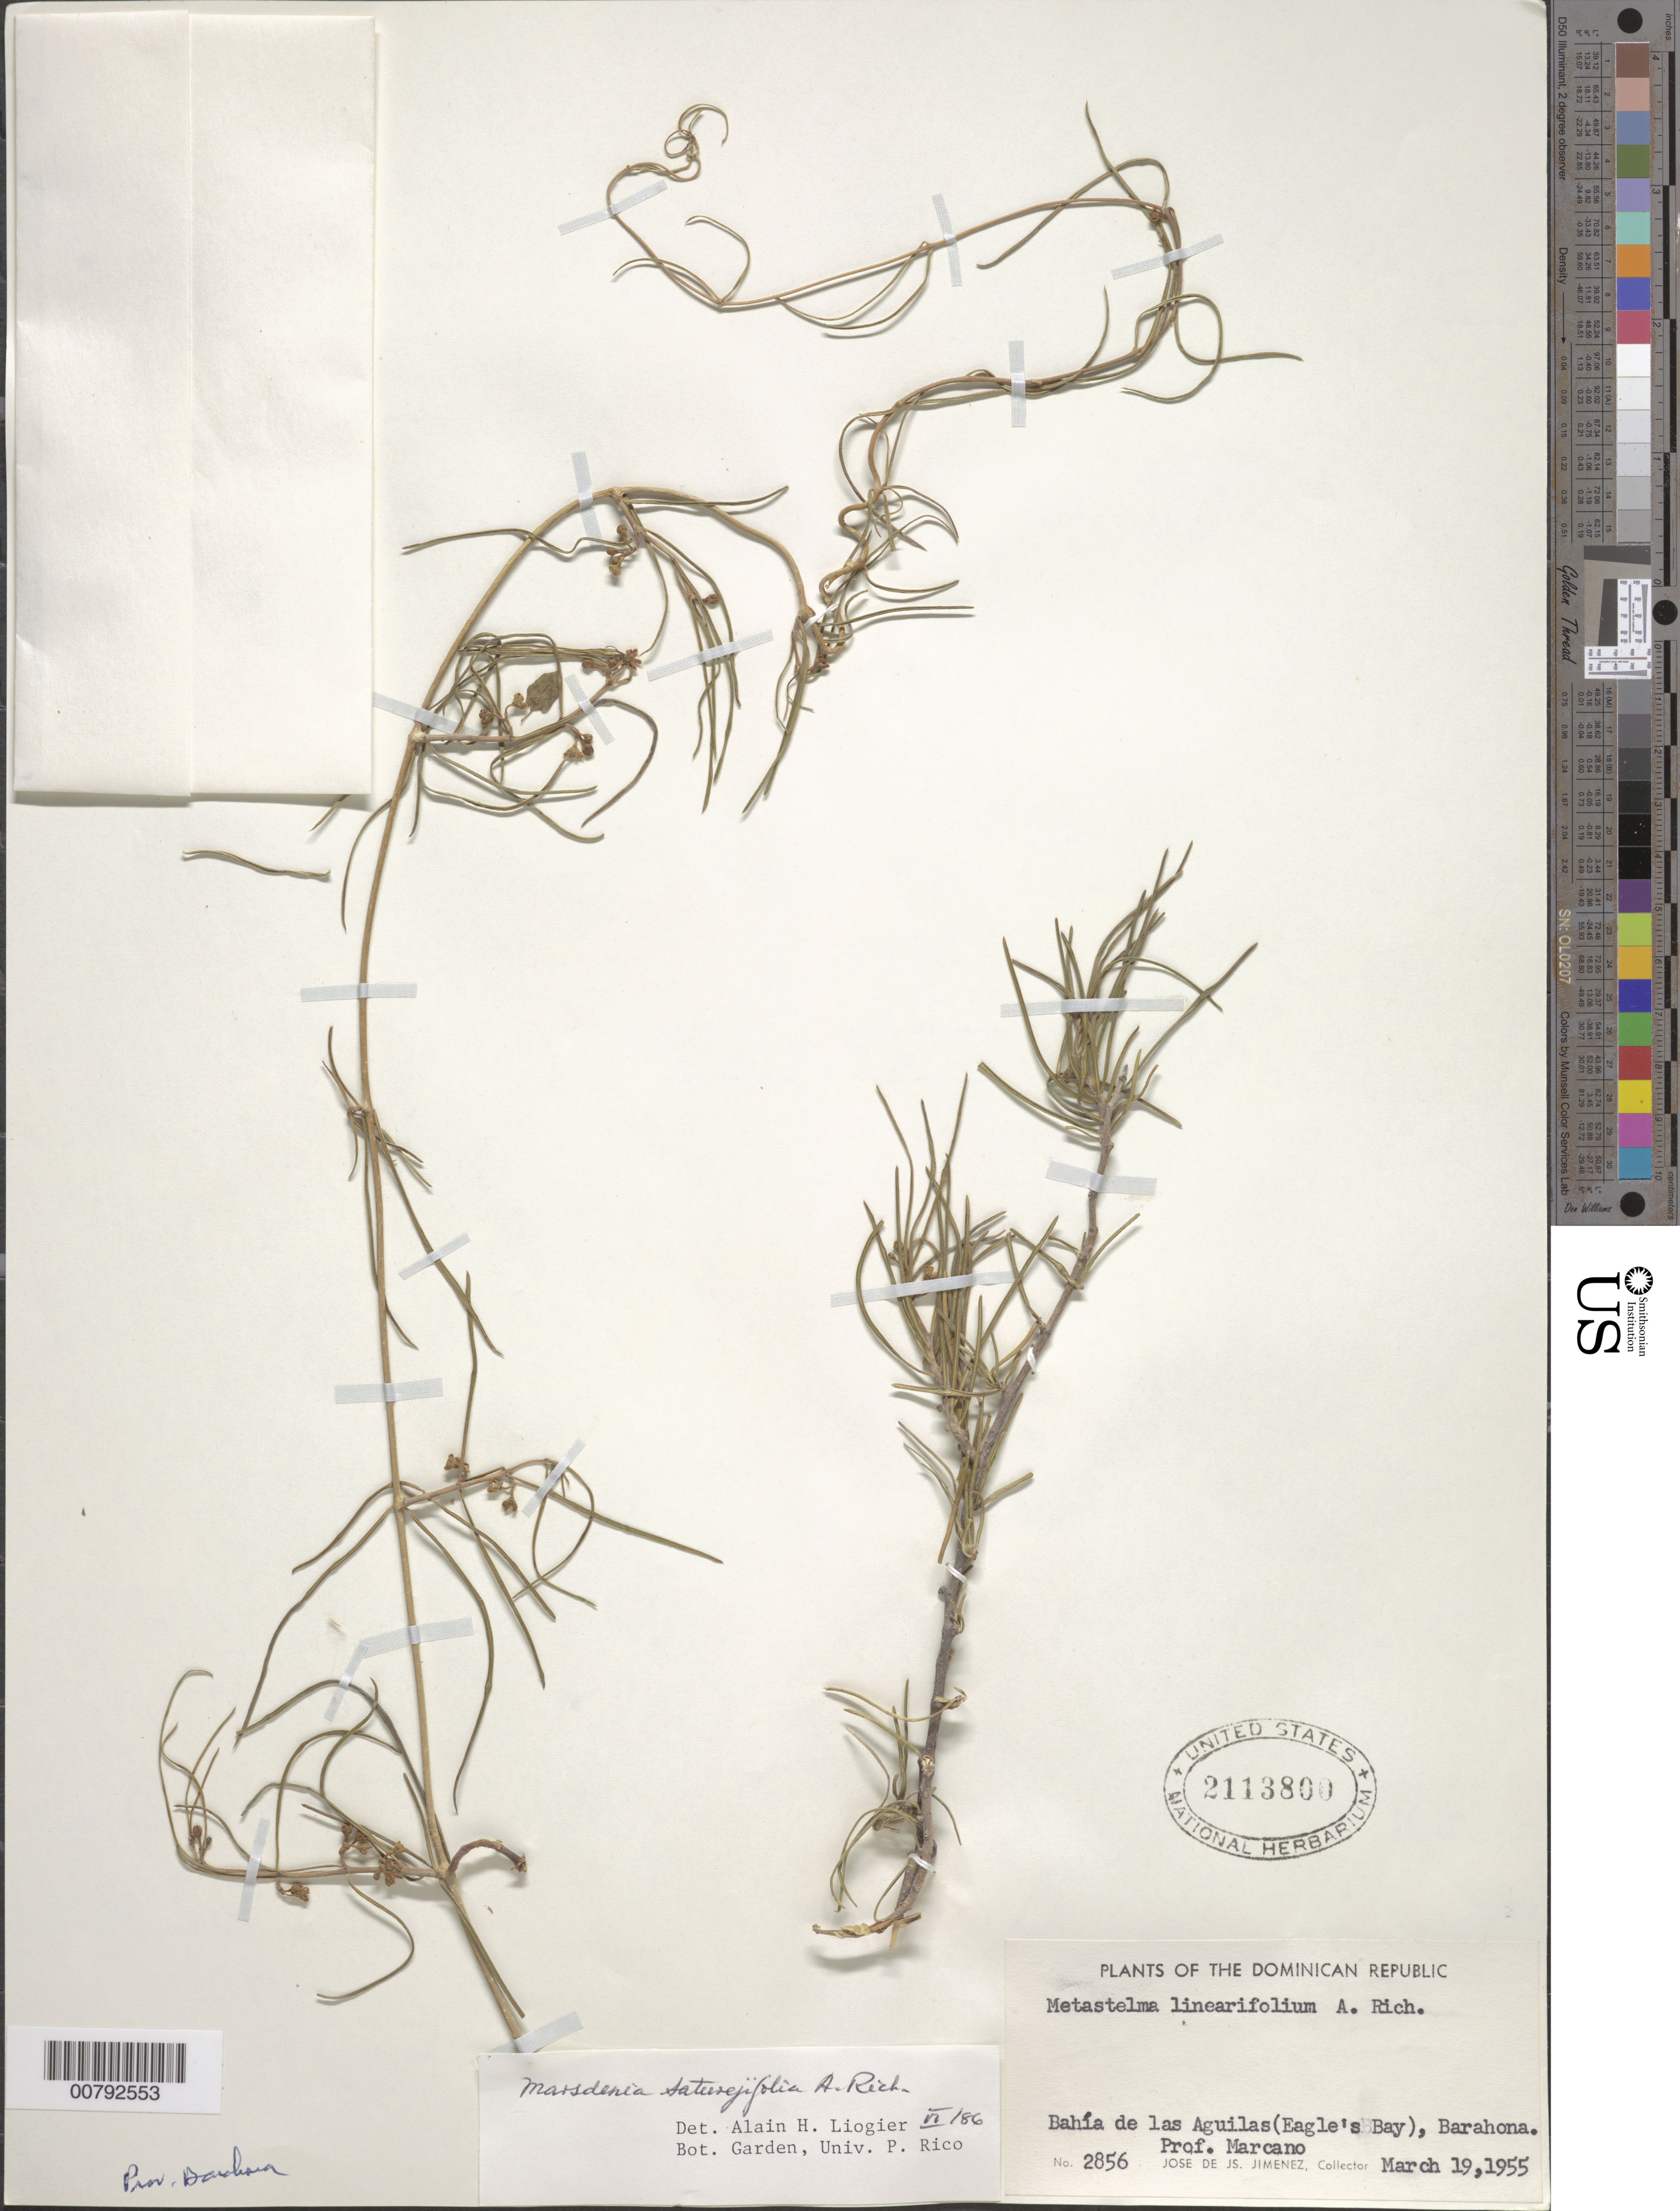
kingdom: Plantae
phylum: Tracheophyta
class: Magnoliopsida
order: Gentianales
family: Apocynaceae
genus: Marsdenia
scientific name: Marsdenia saturejifolia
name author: A. Rich.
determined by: Liogier, Alain H.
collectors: E. J. Marcano F. & J. J. Jiménez Almonte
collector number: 2856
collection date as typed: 19 Mar 1955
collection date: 1955-03-19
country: Dominican Republic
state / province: Barahona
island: Hispaniola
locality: Bahía De las Aguilas (Eagle's Bay).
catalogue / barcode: US 2113800